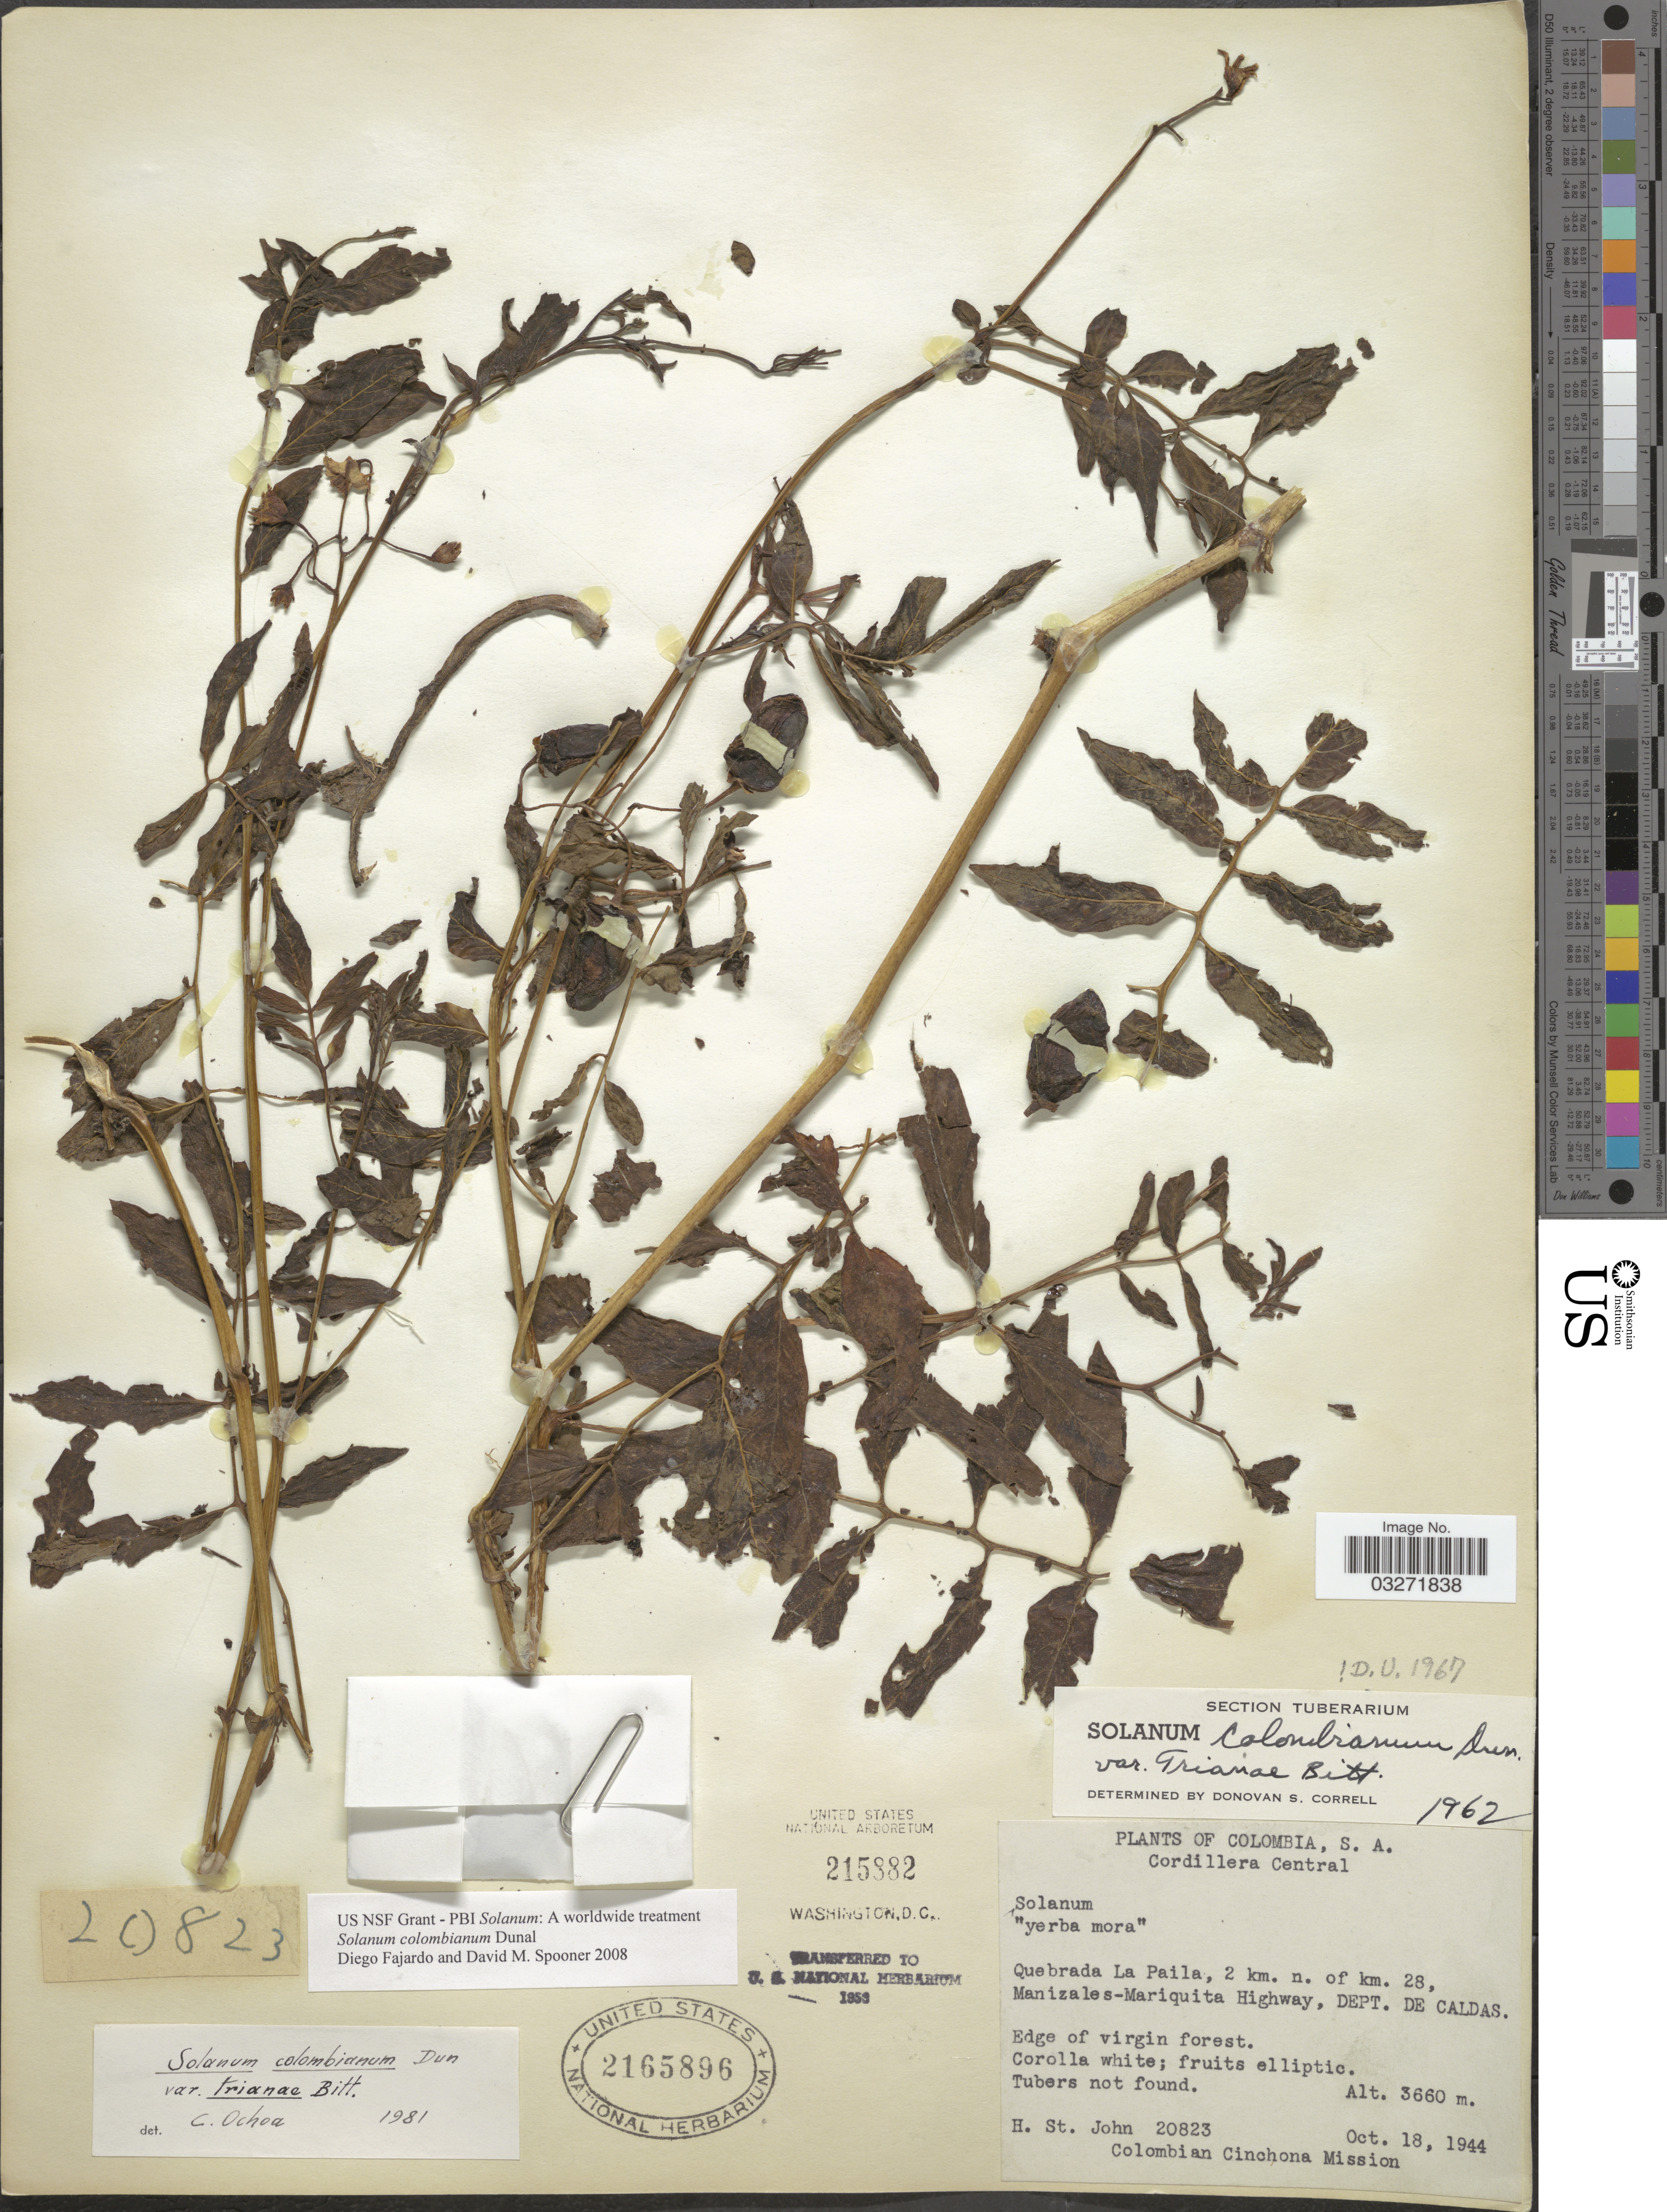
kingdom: Plantae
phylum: Tracheophyta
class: Magnoliopsida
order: Solanales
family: Solanaceae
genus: Solanum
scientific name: Solanum colombianum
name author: Dunal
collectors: H. St. John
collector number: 20823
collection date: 1944-10-18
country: Colombia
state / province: Caldas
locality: Cordillera Central. Quebrada La Paila, 2 km. n. of km. 28, Manizales-Mariquita Highway, Dept. de Caldas.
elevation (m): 3660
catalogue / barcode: US 2165896